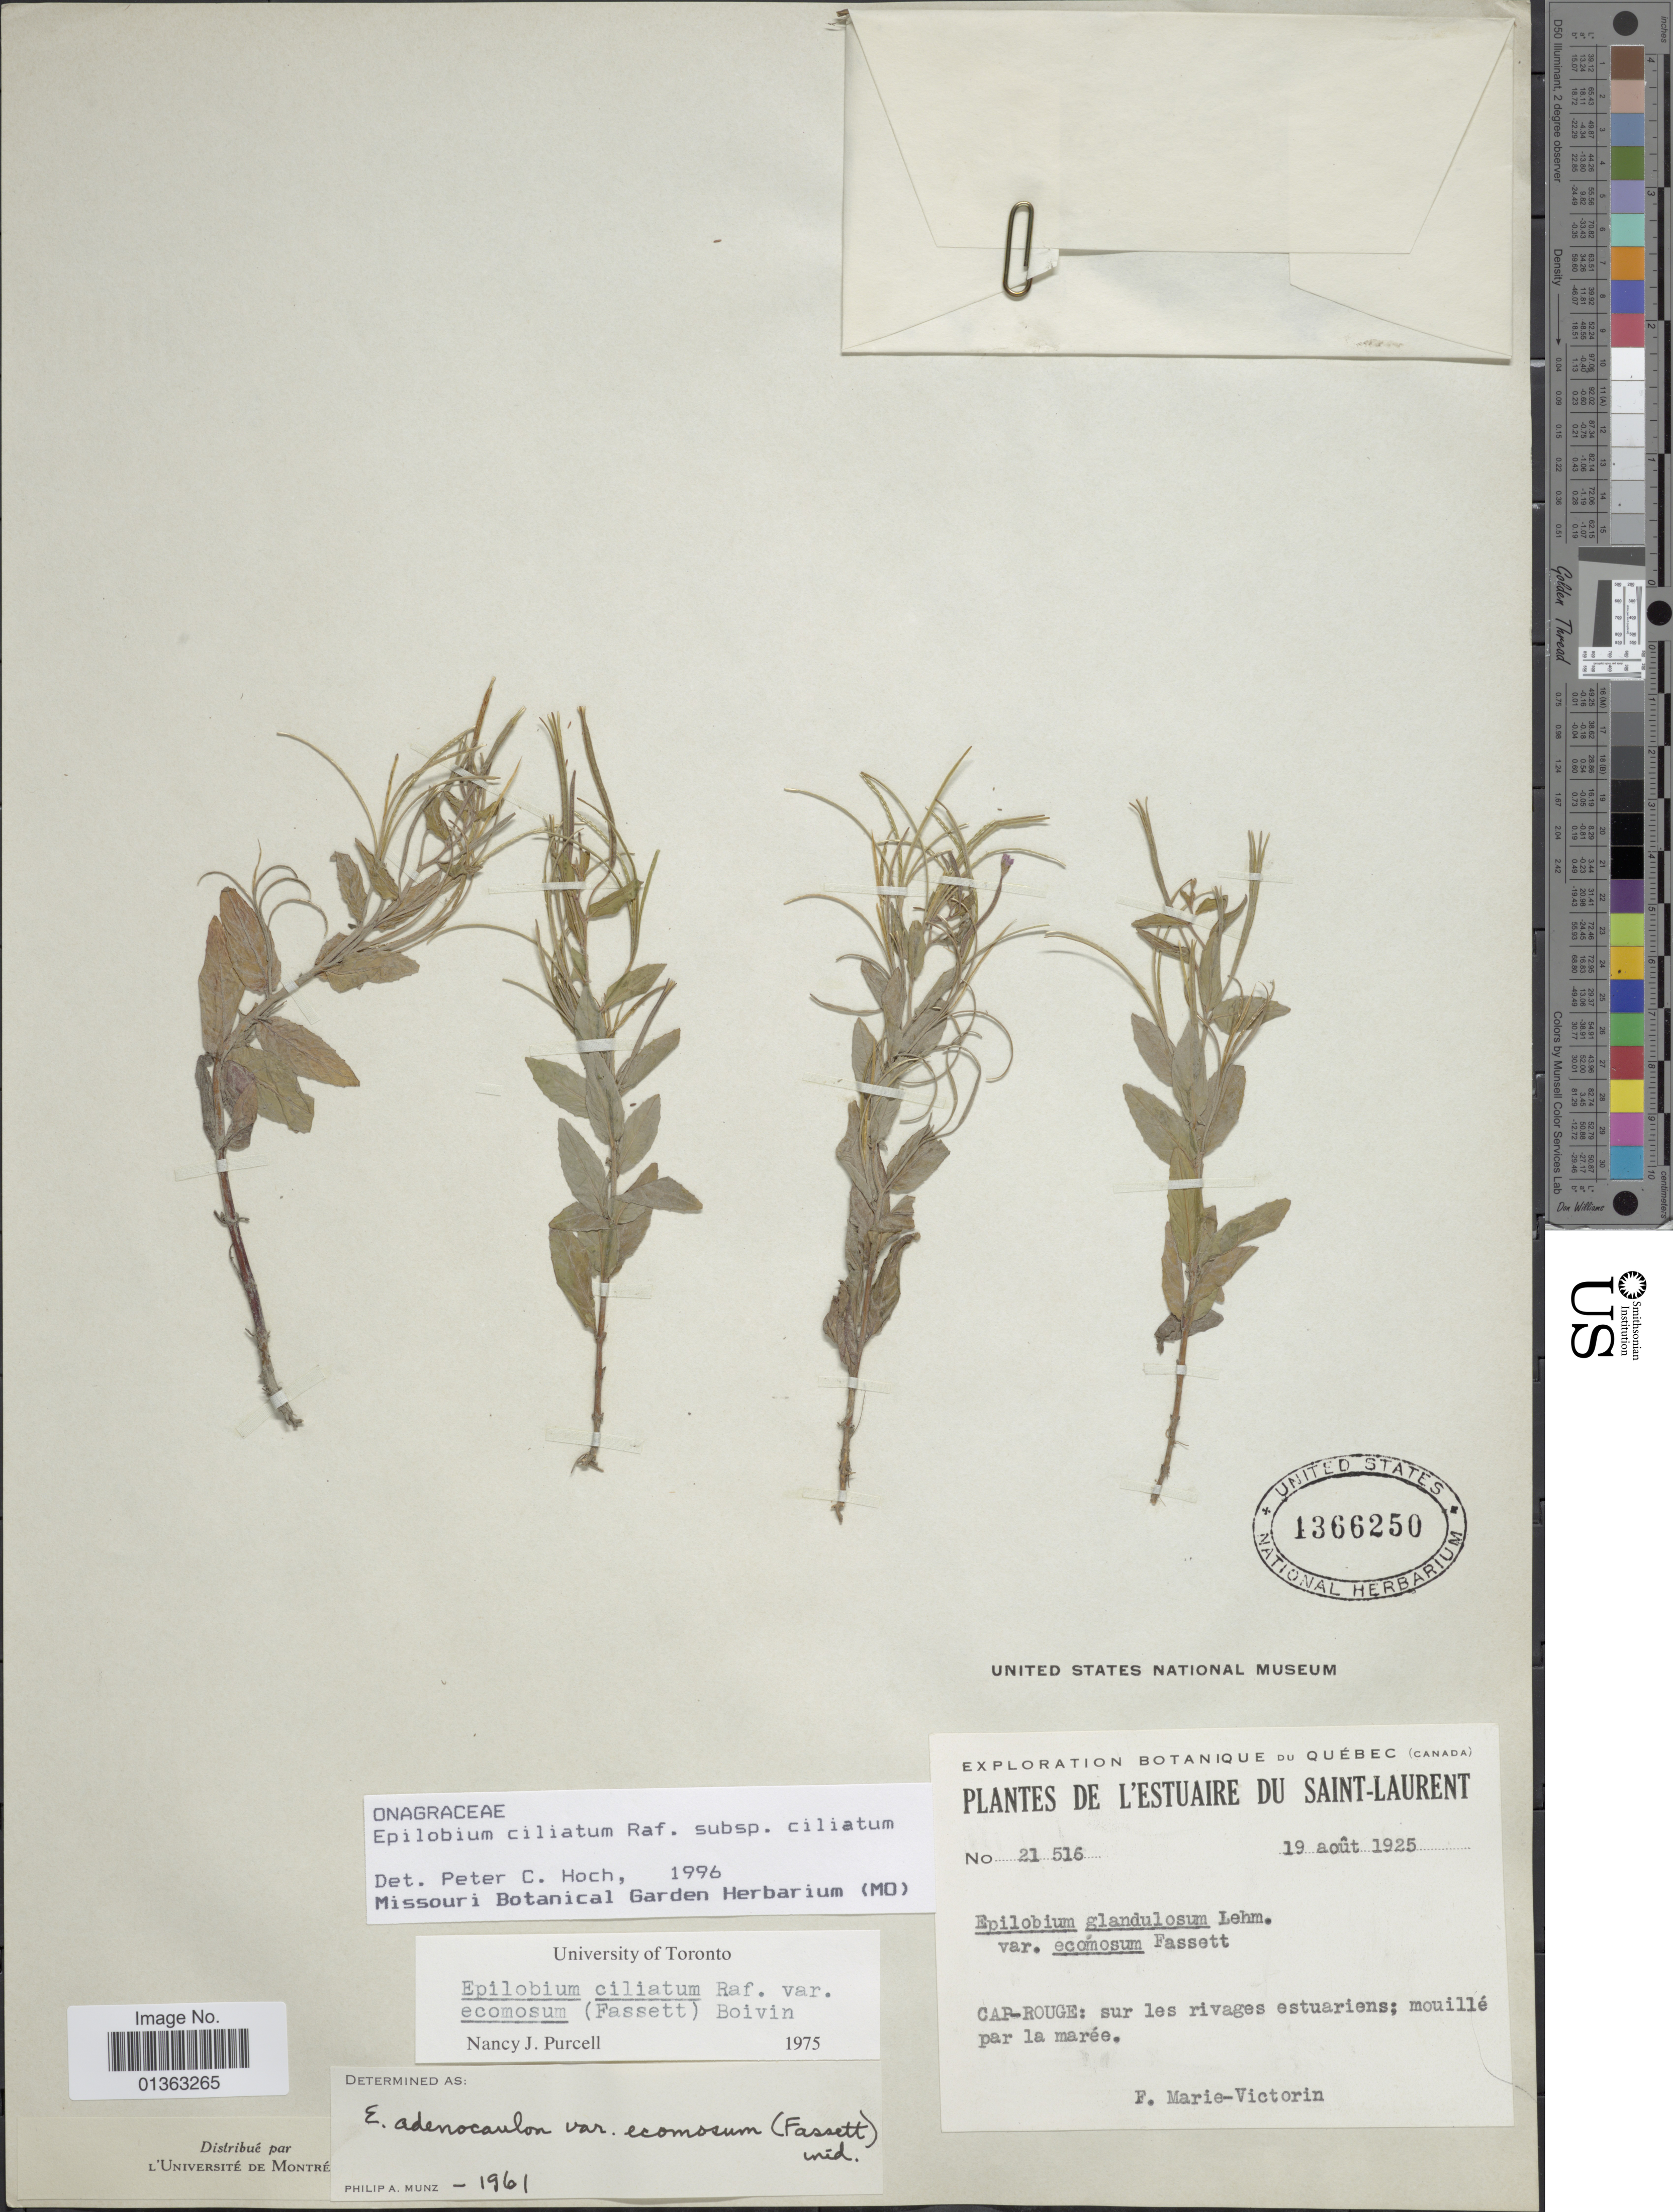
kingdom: Plantae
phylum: Tracheophyta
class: Magnoliopsida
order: Myrtales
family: Onagraceae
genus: Epilobium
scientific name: Epilobium ciliatum subsp. ciliatum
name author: Raf.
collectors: Fr. Marie-Victorin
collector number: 21516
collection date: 1925-08-19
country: Canada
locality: L'Estuaire du Saint-Laurent. Cap-Rouge: sur les rivages estuariens; mouillé par la marée.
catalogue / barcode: US 1366250